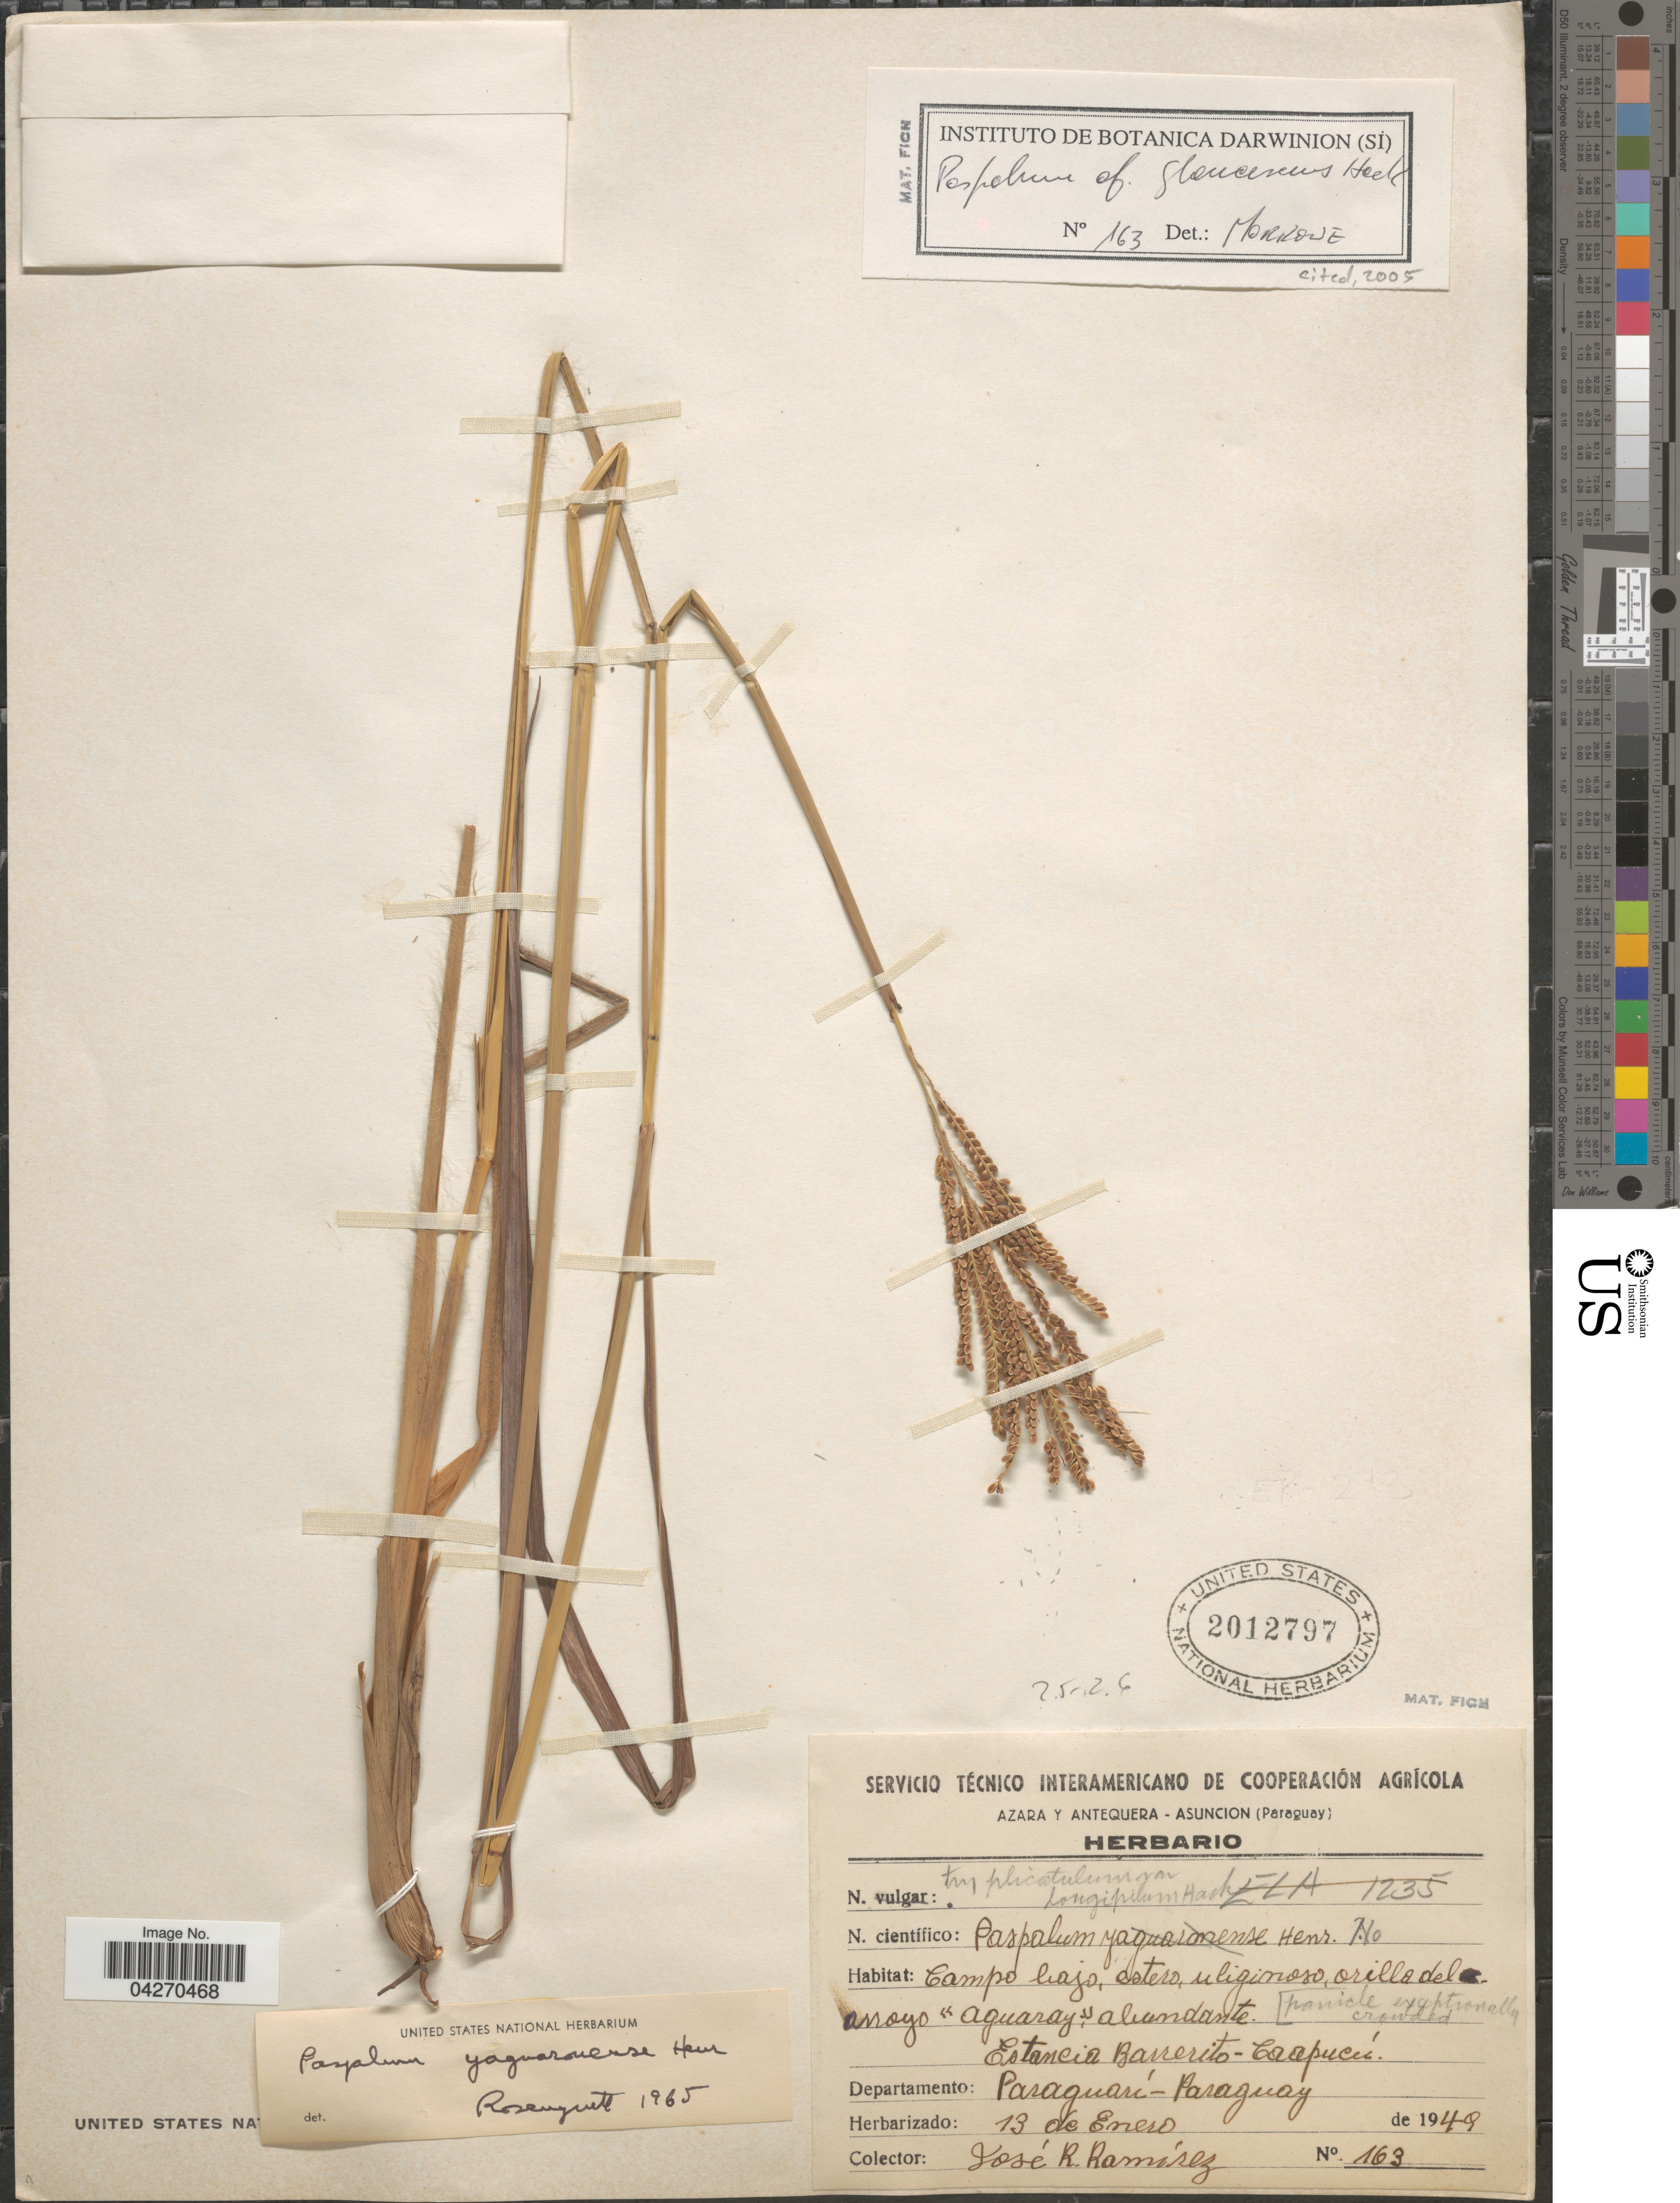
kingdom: Plantae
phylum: Tracheophyta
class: Liliopsida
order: Poales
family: Poaceae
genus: Paspalum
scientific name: Paspalum glaucescens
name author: Hack.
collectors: J. Ramírez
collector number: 163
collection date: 1949-01-13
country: Paraguay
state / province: Paraguari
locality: Estancia Barrerito-Caapucú. Departamento: Paraguarí.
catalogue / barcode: US 2012797